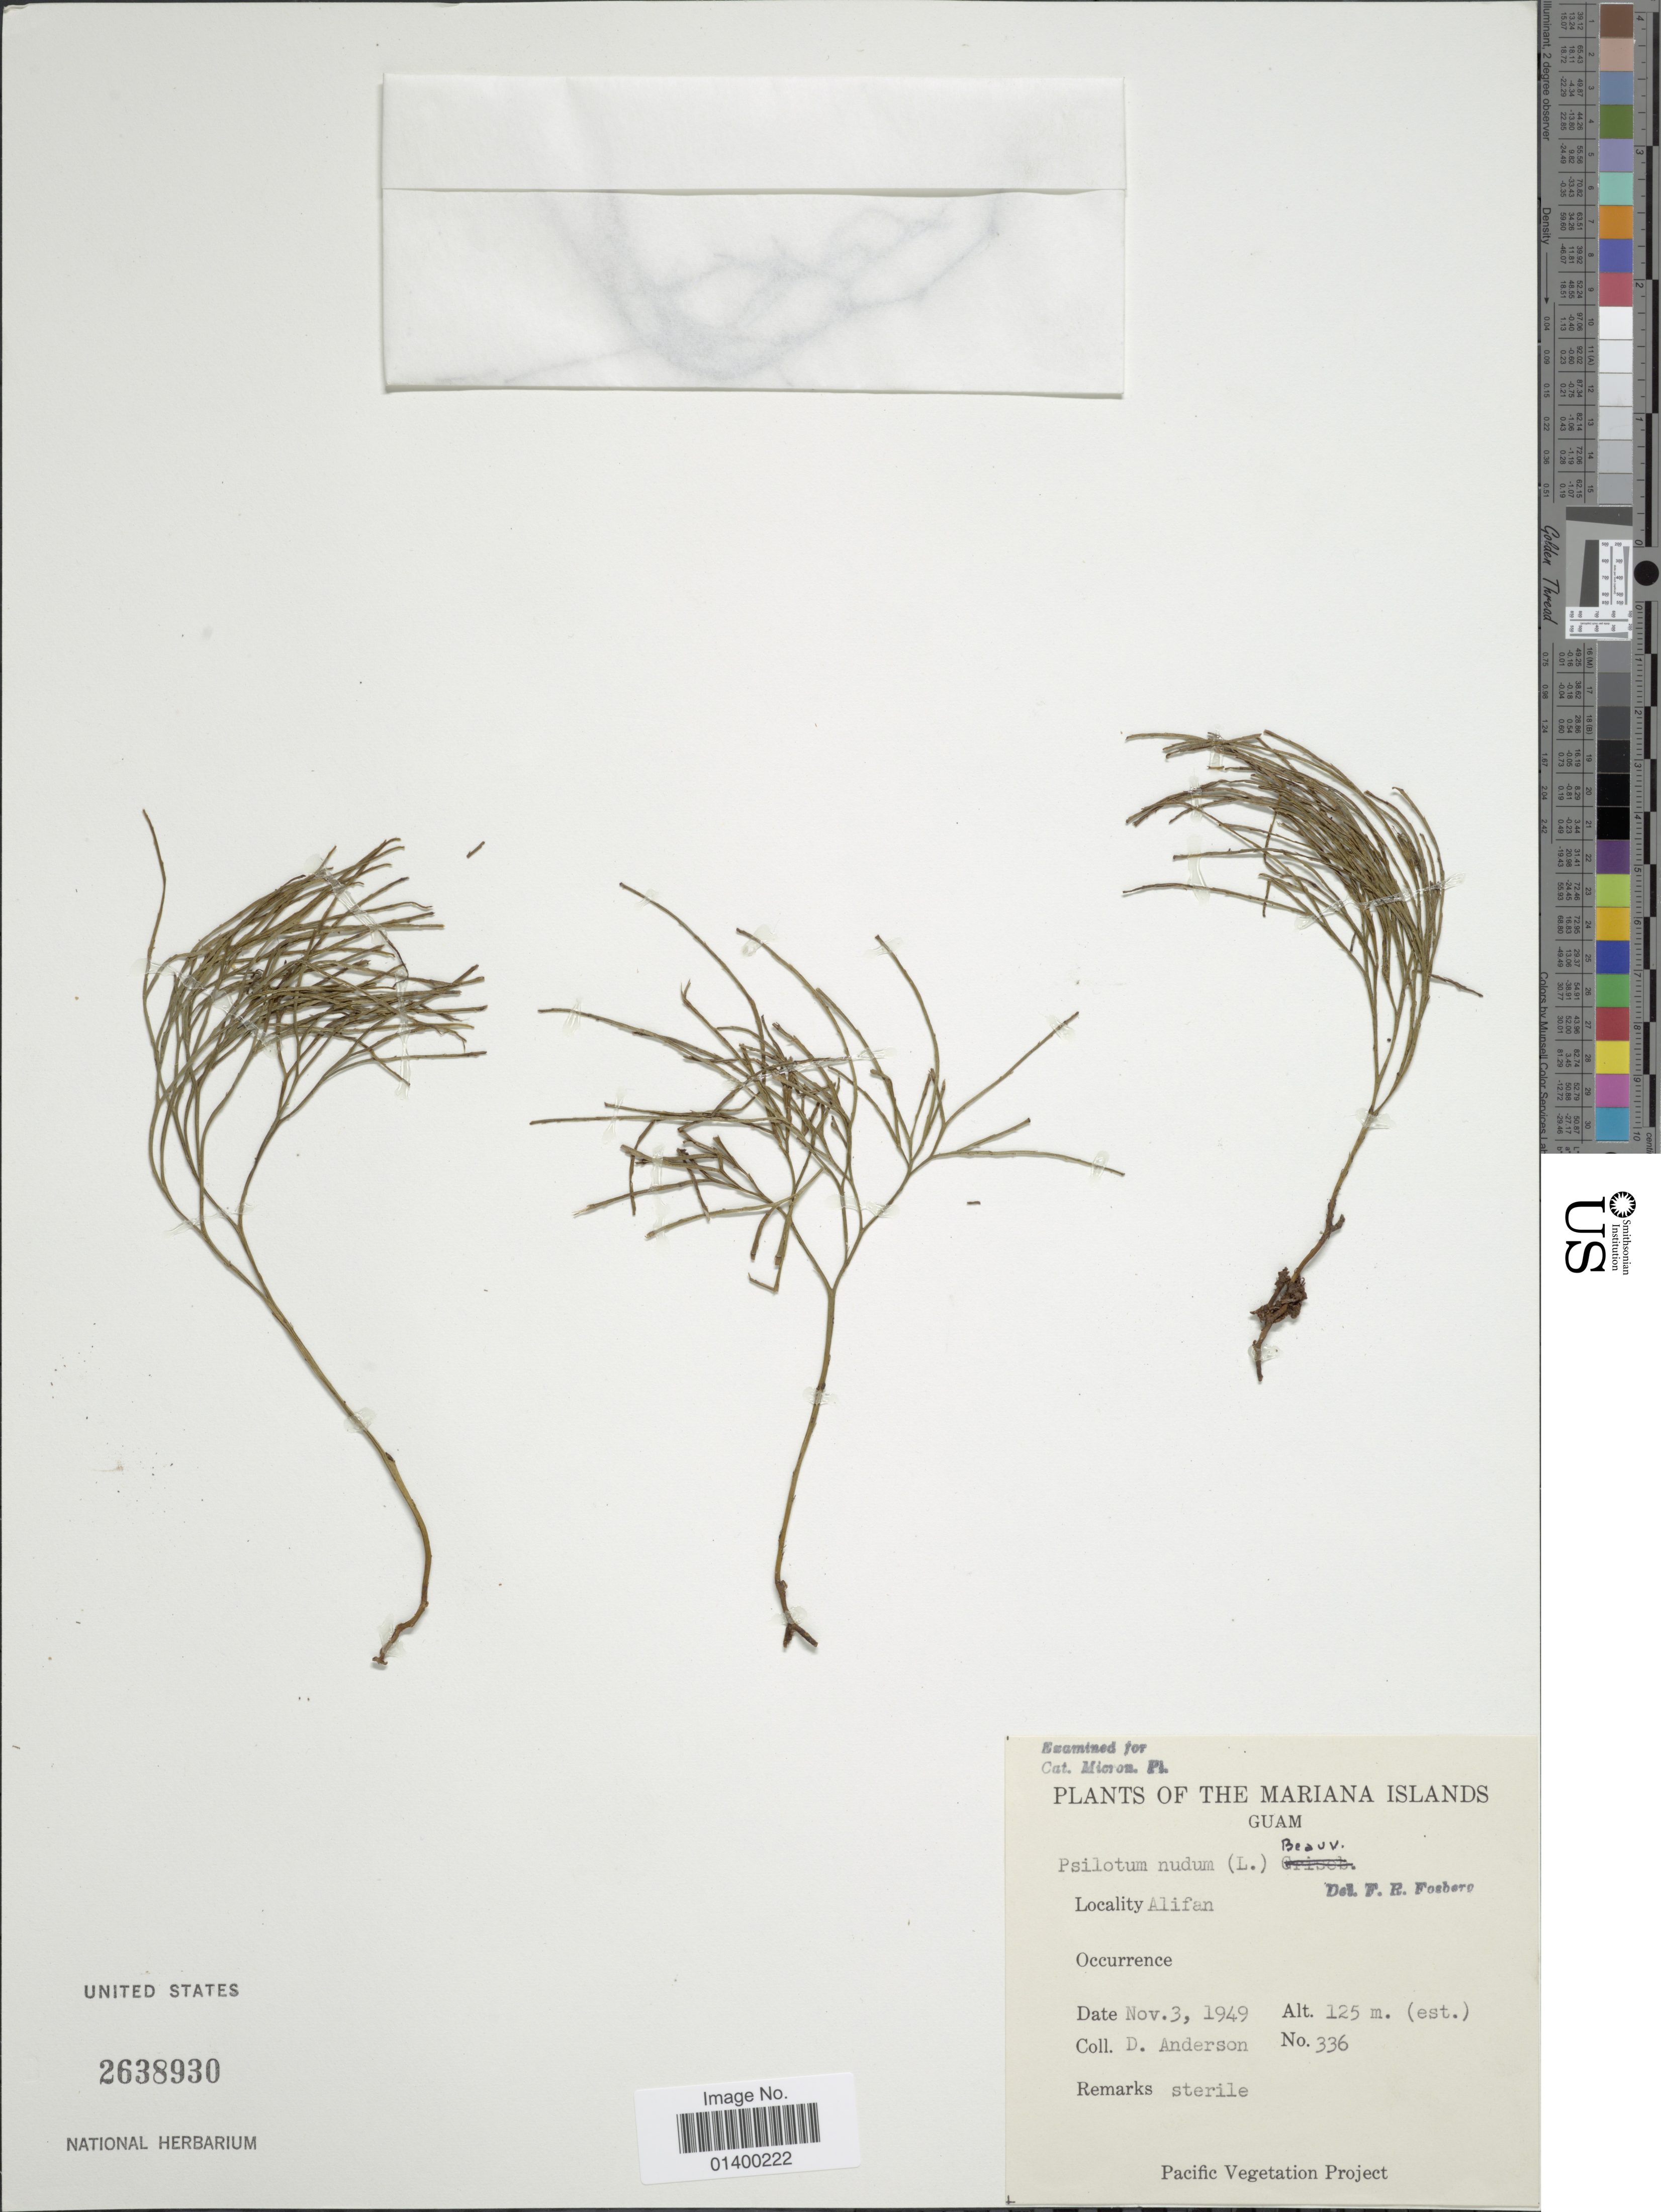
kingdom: Plantae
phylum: Tracheophyta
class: Polypodiopsida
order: Psilotales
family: Psilotaceae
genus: Psilotum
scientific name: Psilotum nudum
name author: (L.) P. Beauv.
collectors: D. Anderson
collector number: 336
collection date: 1949-11-03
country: Guam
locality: Mariana Islands, Alifan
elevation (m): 125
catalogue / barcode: US 2638930